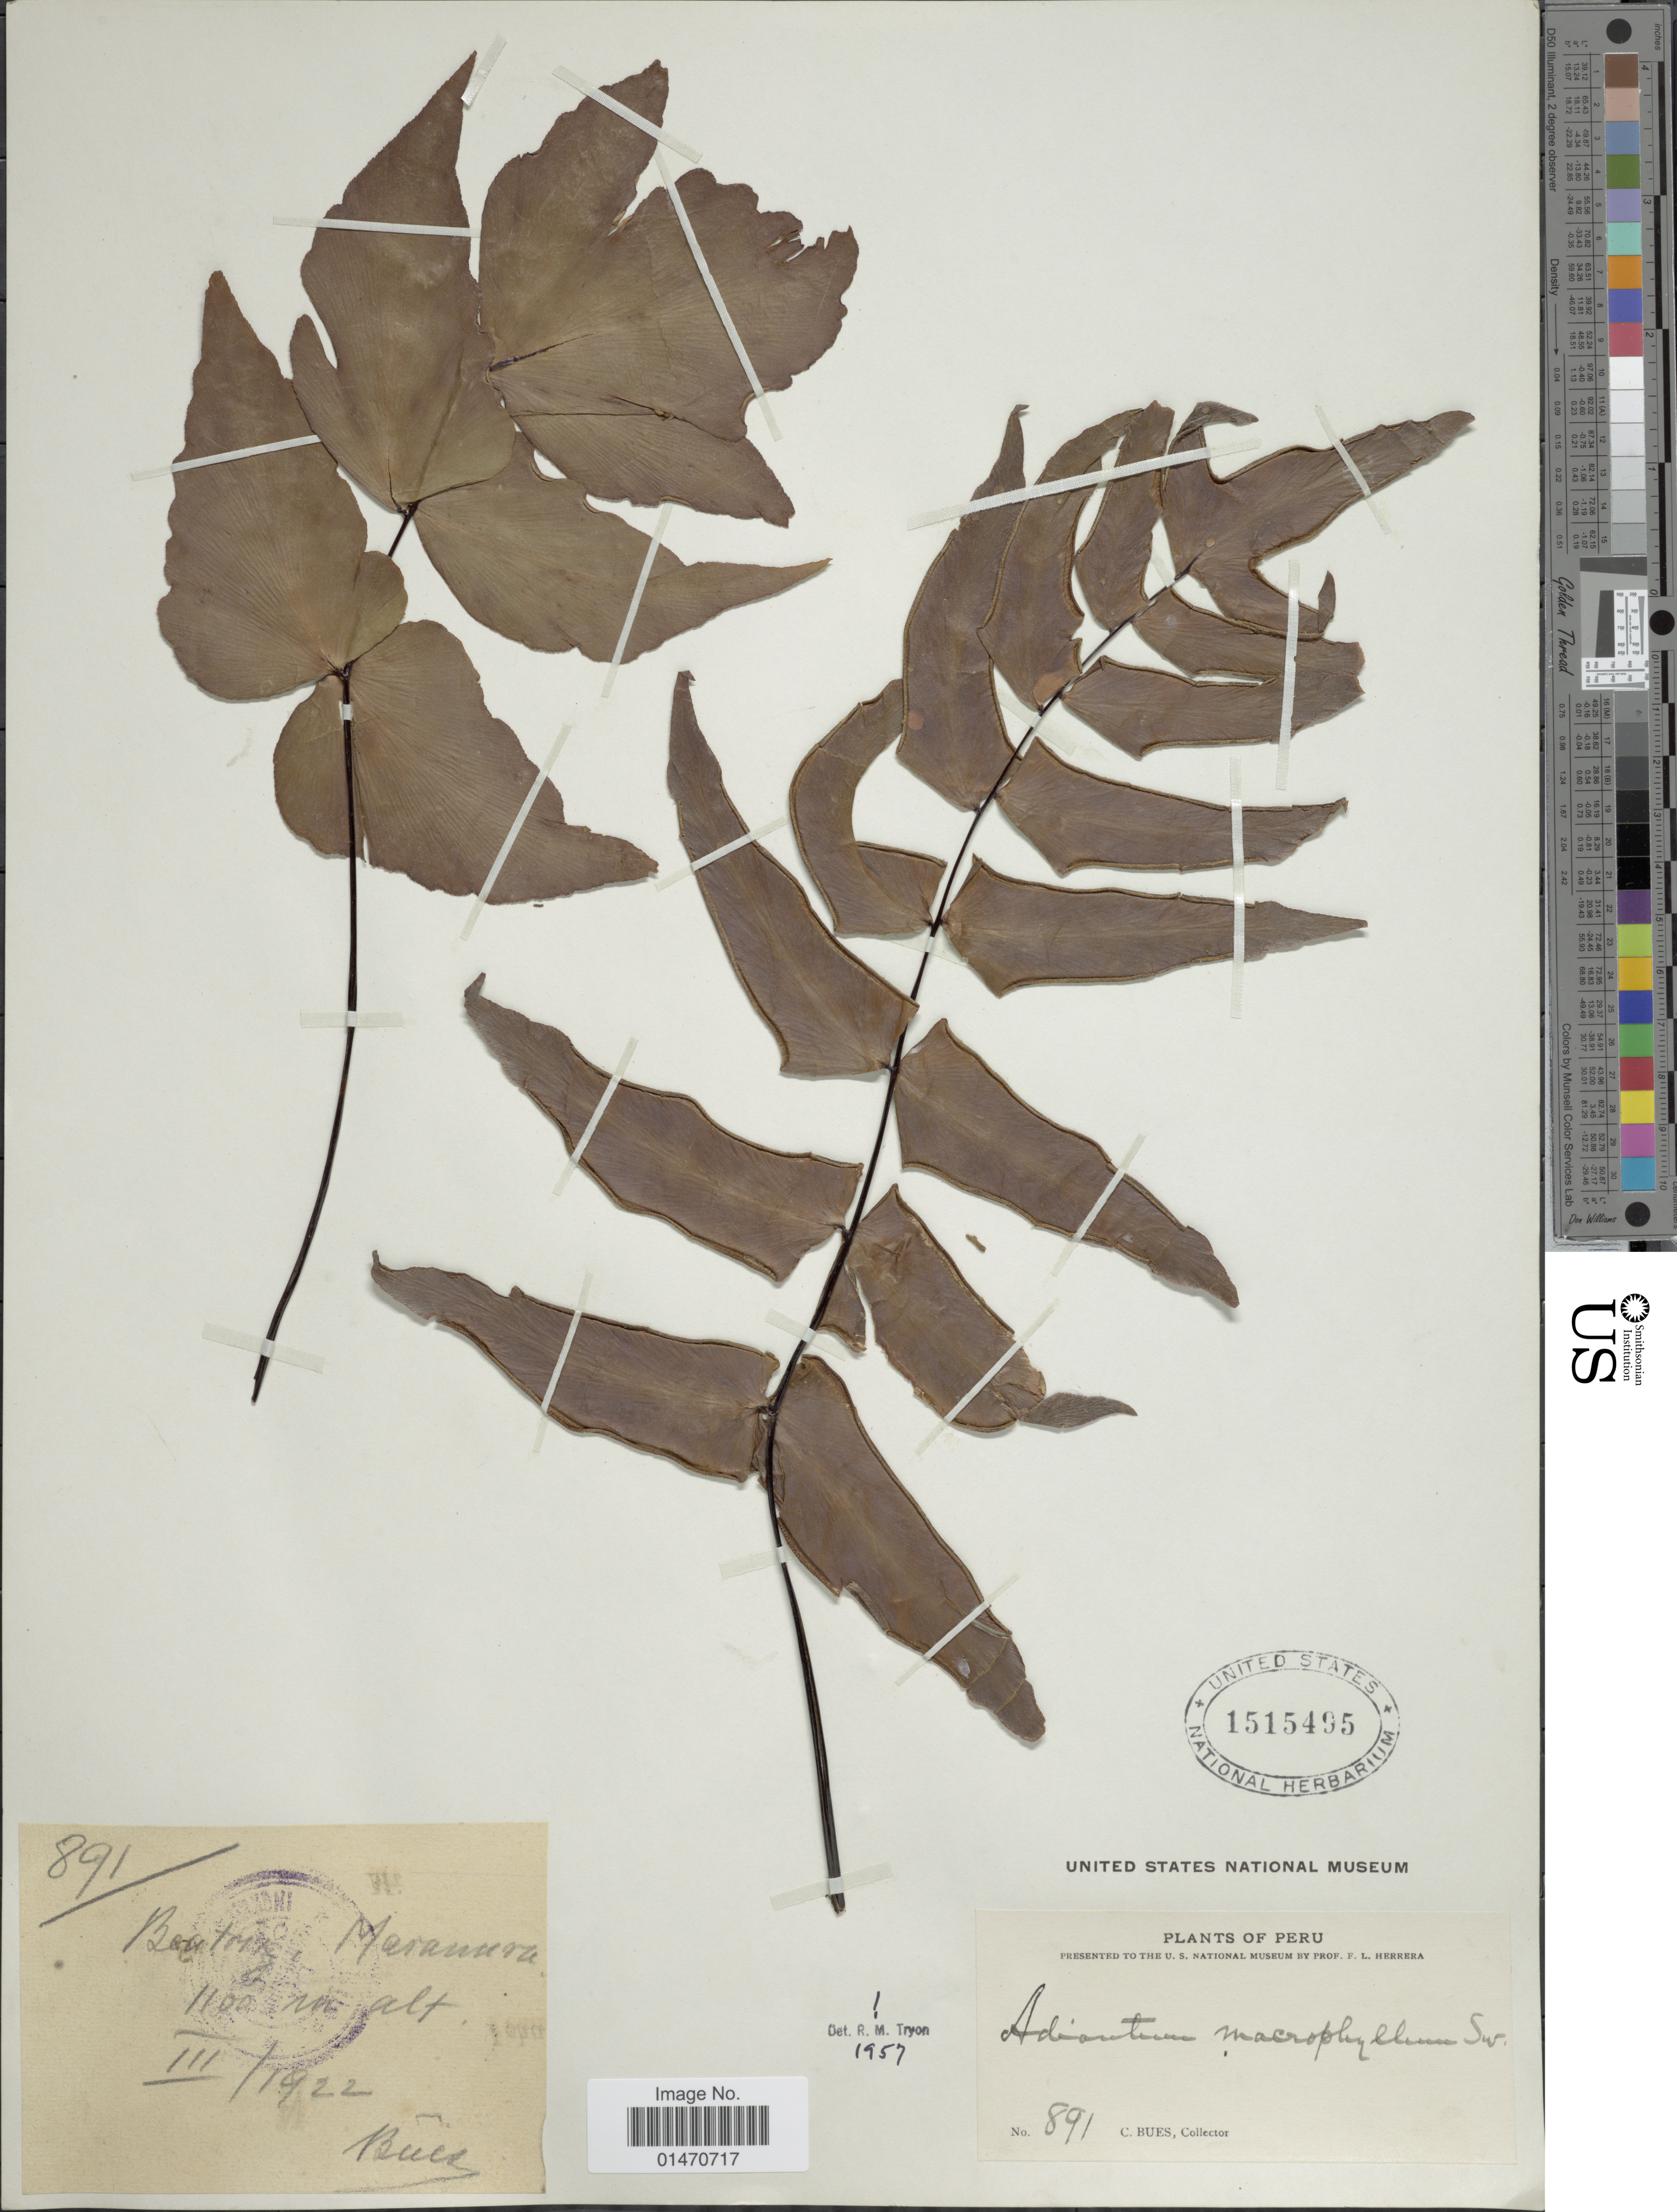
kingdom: Plantae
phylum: Tracheophyta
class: Polypodiopsida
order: Polypodiales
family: Pteridaceae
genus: Adiantum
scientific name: Adiantum macrophyllum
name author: Sw.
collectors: C. Bues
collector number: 891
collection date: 1922-03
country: Peru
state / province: Cusco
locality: Beatriz, Maranura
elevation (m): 1100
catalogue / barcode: US 1515495